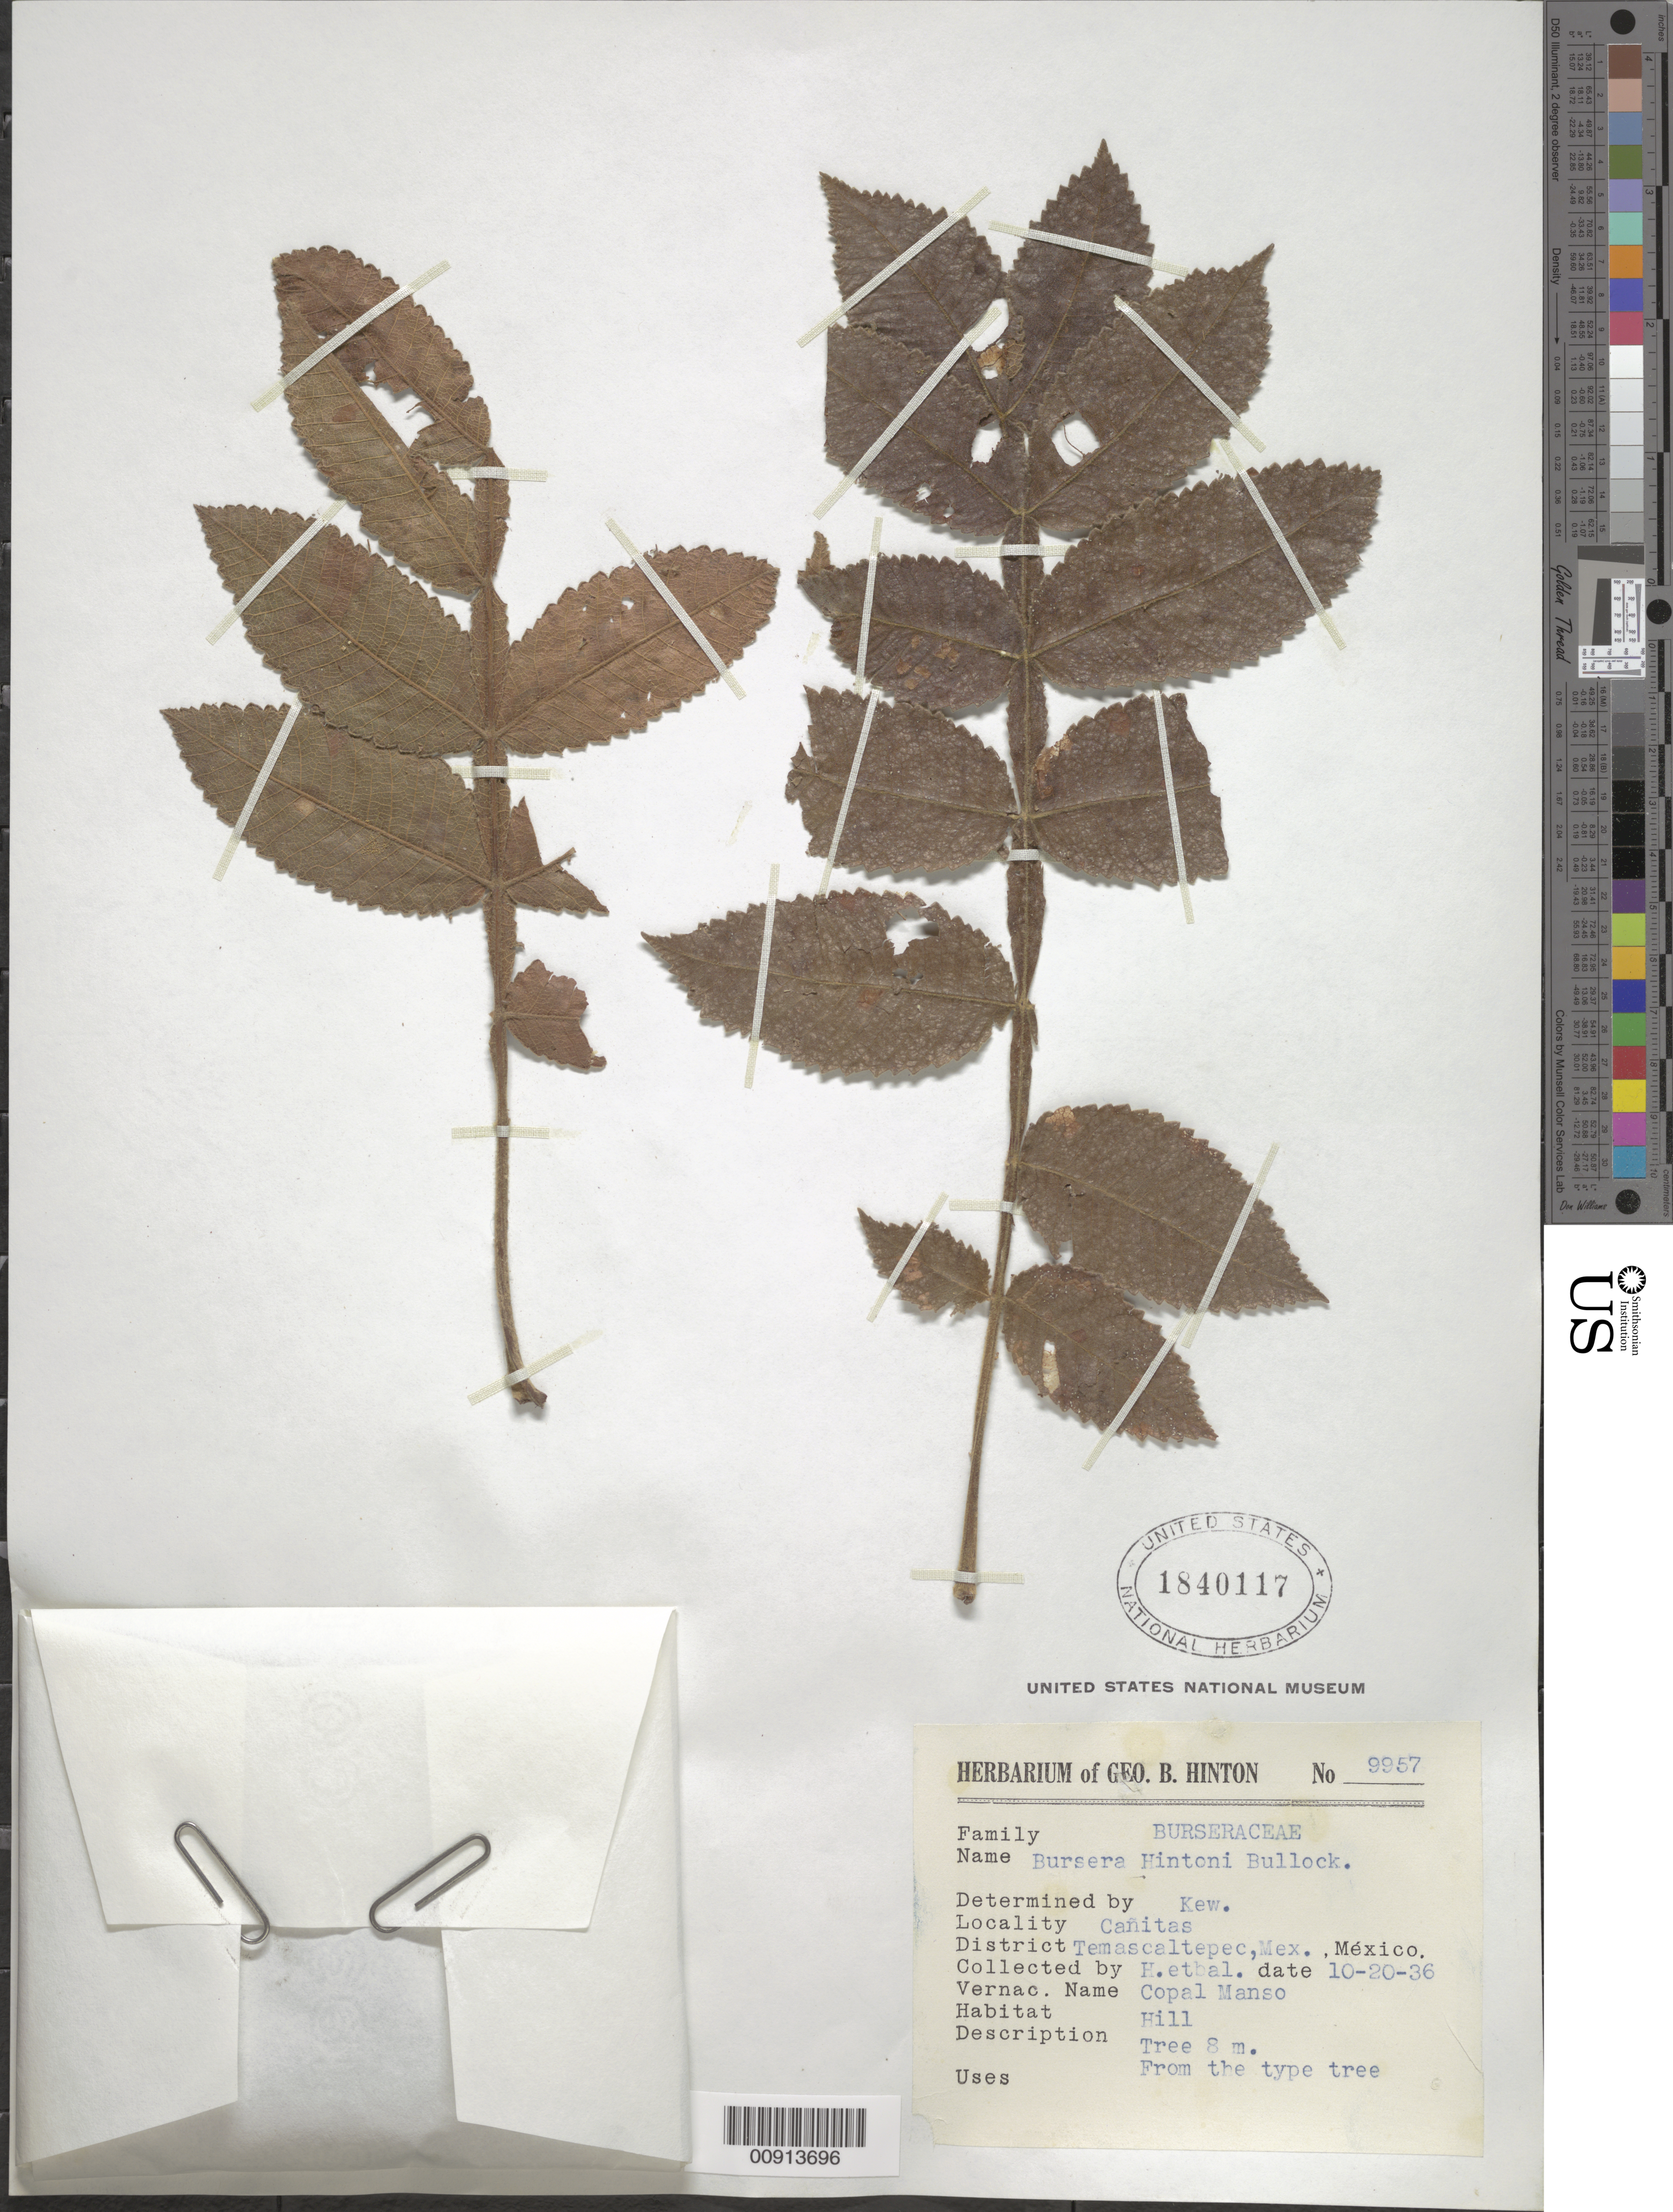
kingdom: Plantae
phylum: Tracheophyta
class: Magnoliopsida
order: Sapindales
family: Burseraceae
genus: Bursera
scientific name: Bursera hintonii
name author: Bullock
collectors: G. B. Hinton & et al.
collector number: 9957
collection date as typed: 20 Oct 1936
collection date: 1936-10-20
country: Mexico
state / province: México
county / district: Temascaltepec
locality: Cañitas, District Temascaltepec, State of México.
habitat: Hill.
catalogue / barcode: US 1840117